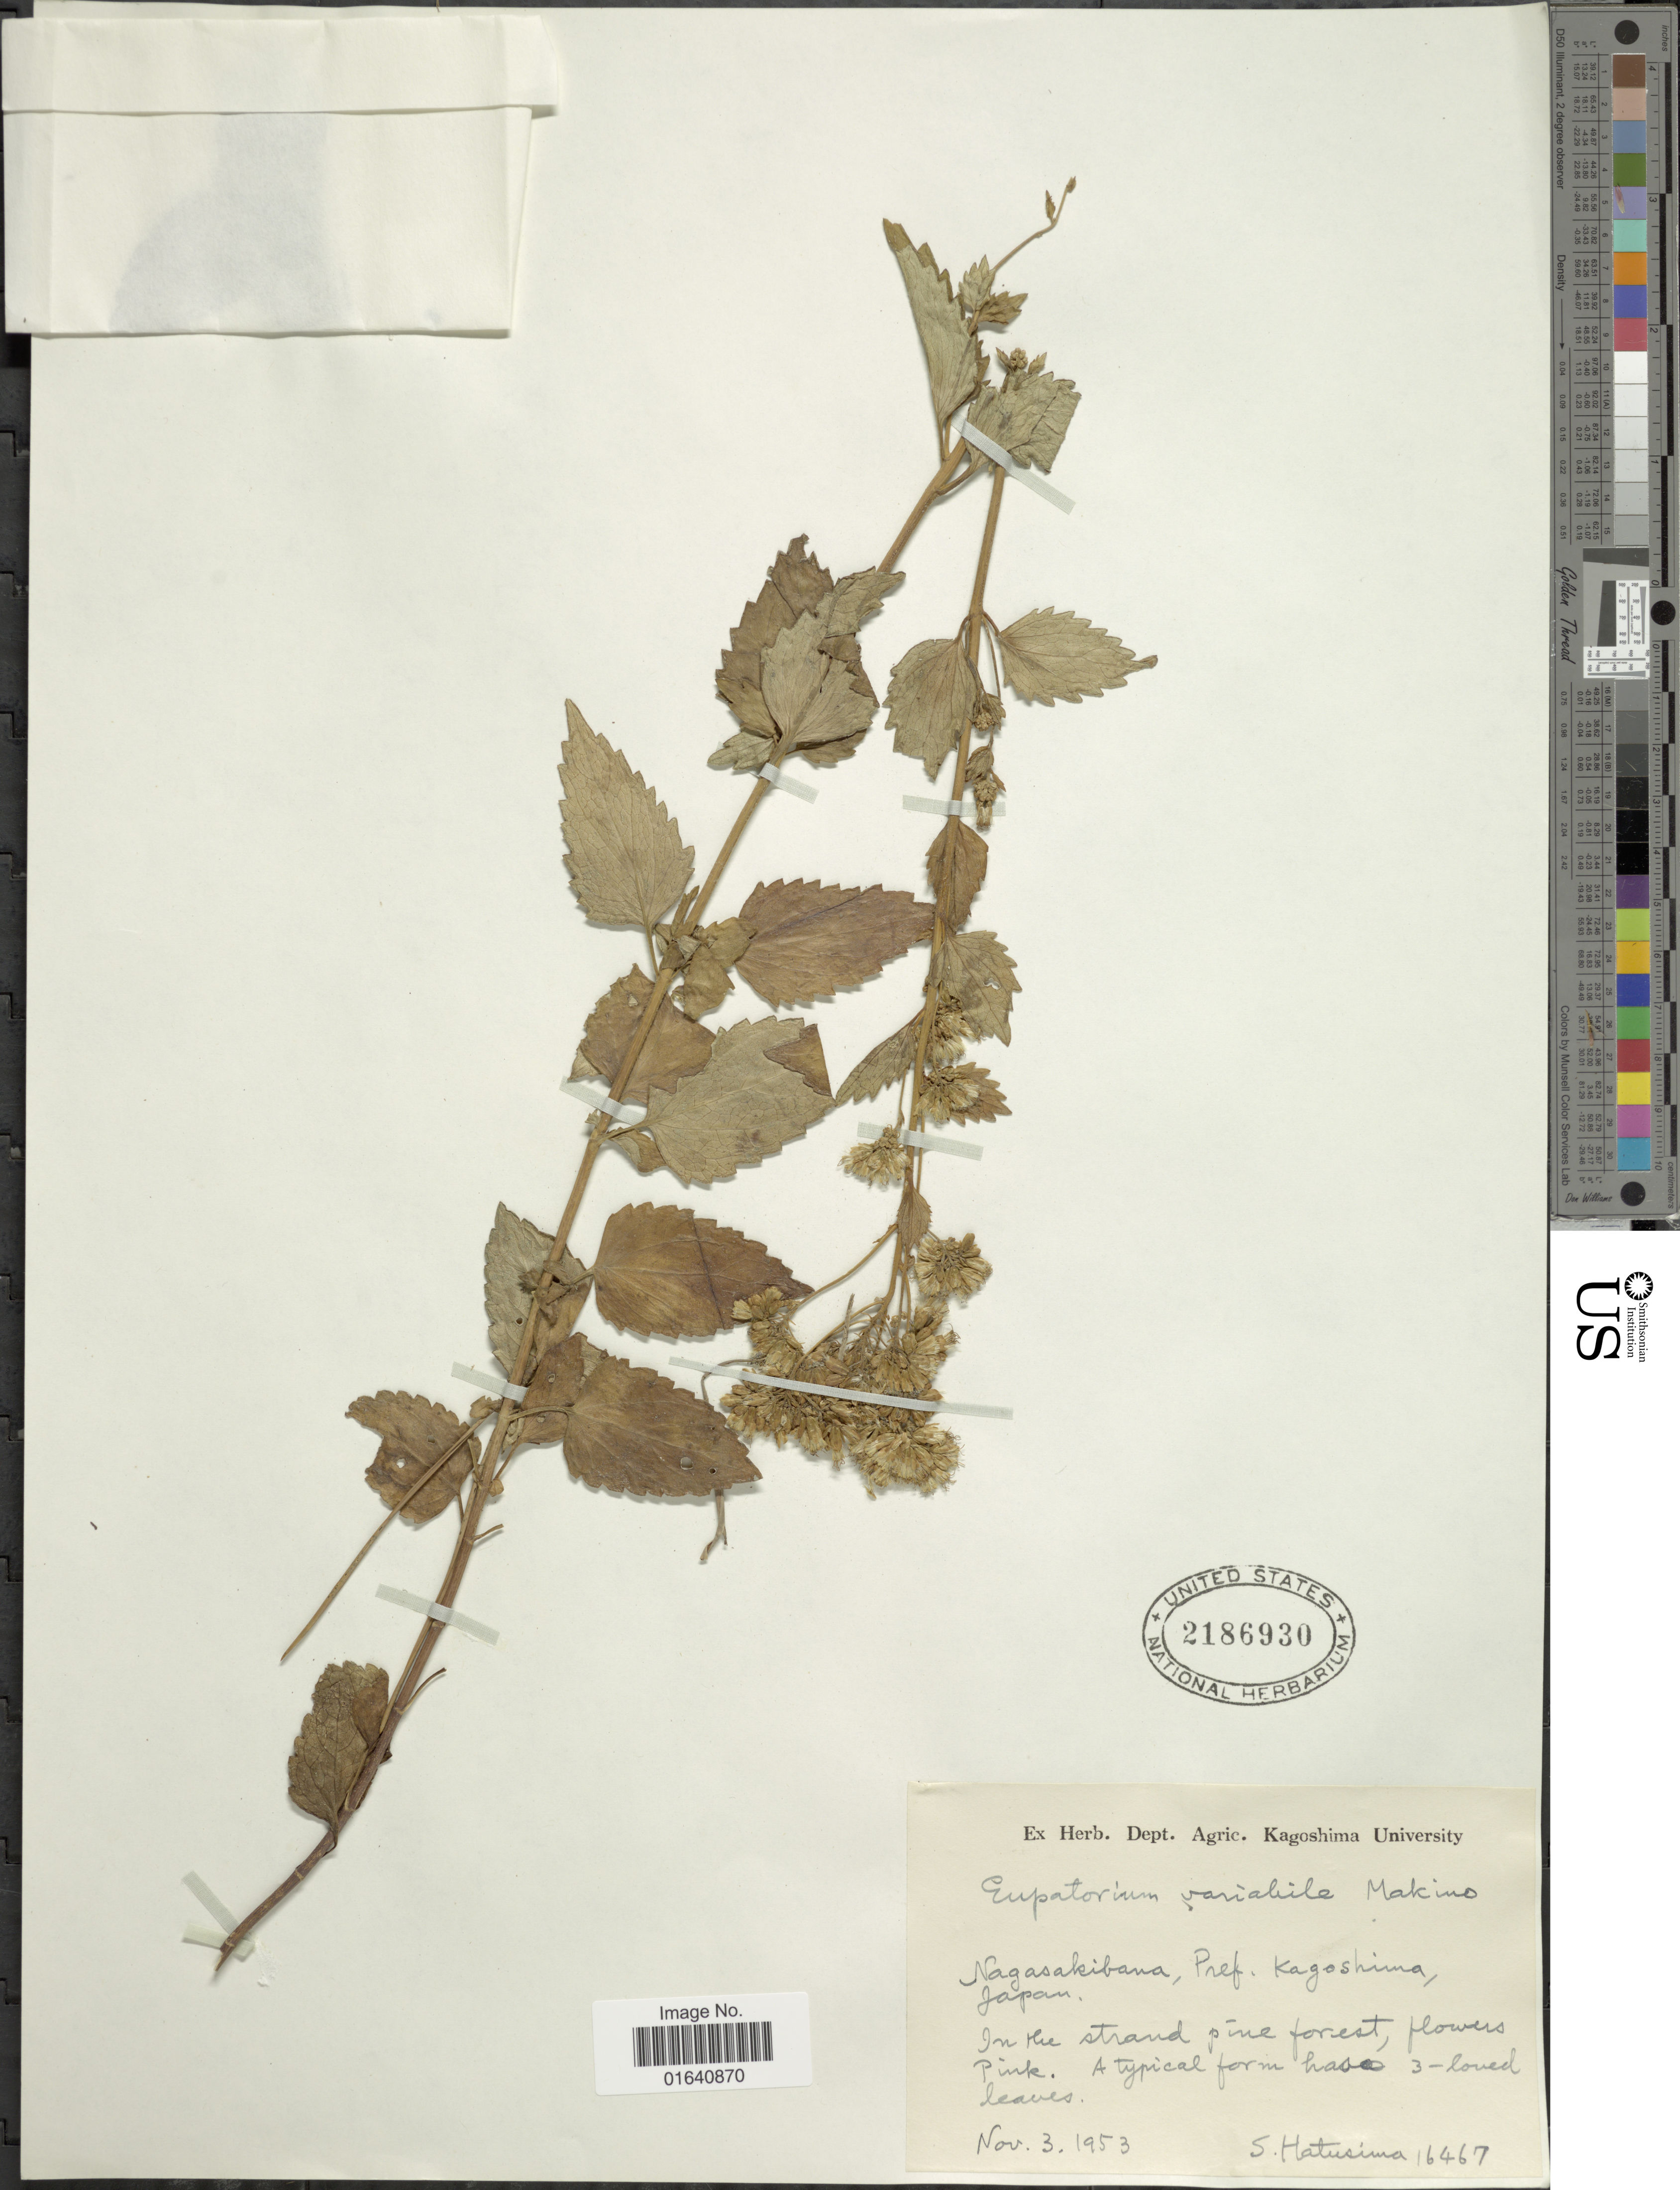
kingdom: Plantae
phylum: Tracheophyta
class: Magnoliopsida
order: Asterales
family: Asteraceae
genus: Eupatorium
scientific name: Eupatorium variabilis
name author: Makino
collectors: S. Hatusima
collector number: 16467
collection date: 1953-11-03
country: Japan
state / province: Kagosima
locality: Nagasakibama, Pref. kagoshima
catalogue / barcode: US 2186930